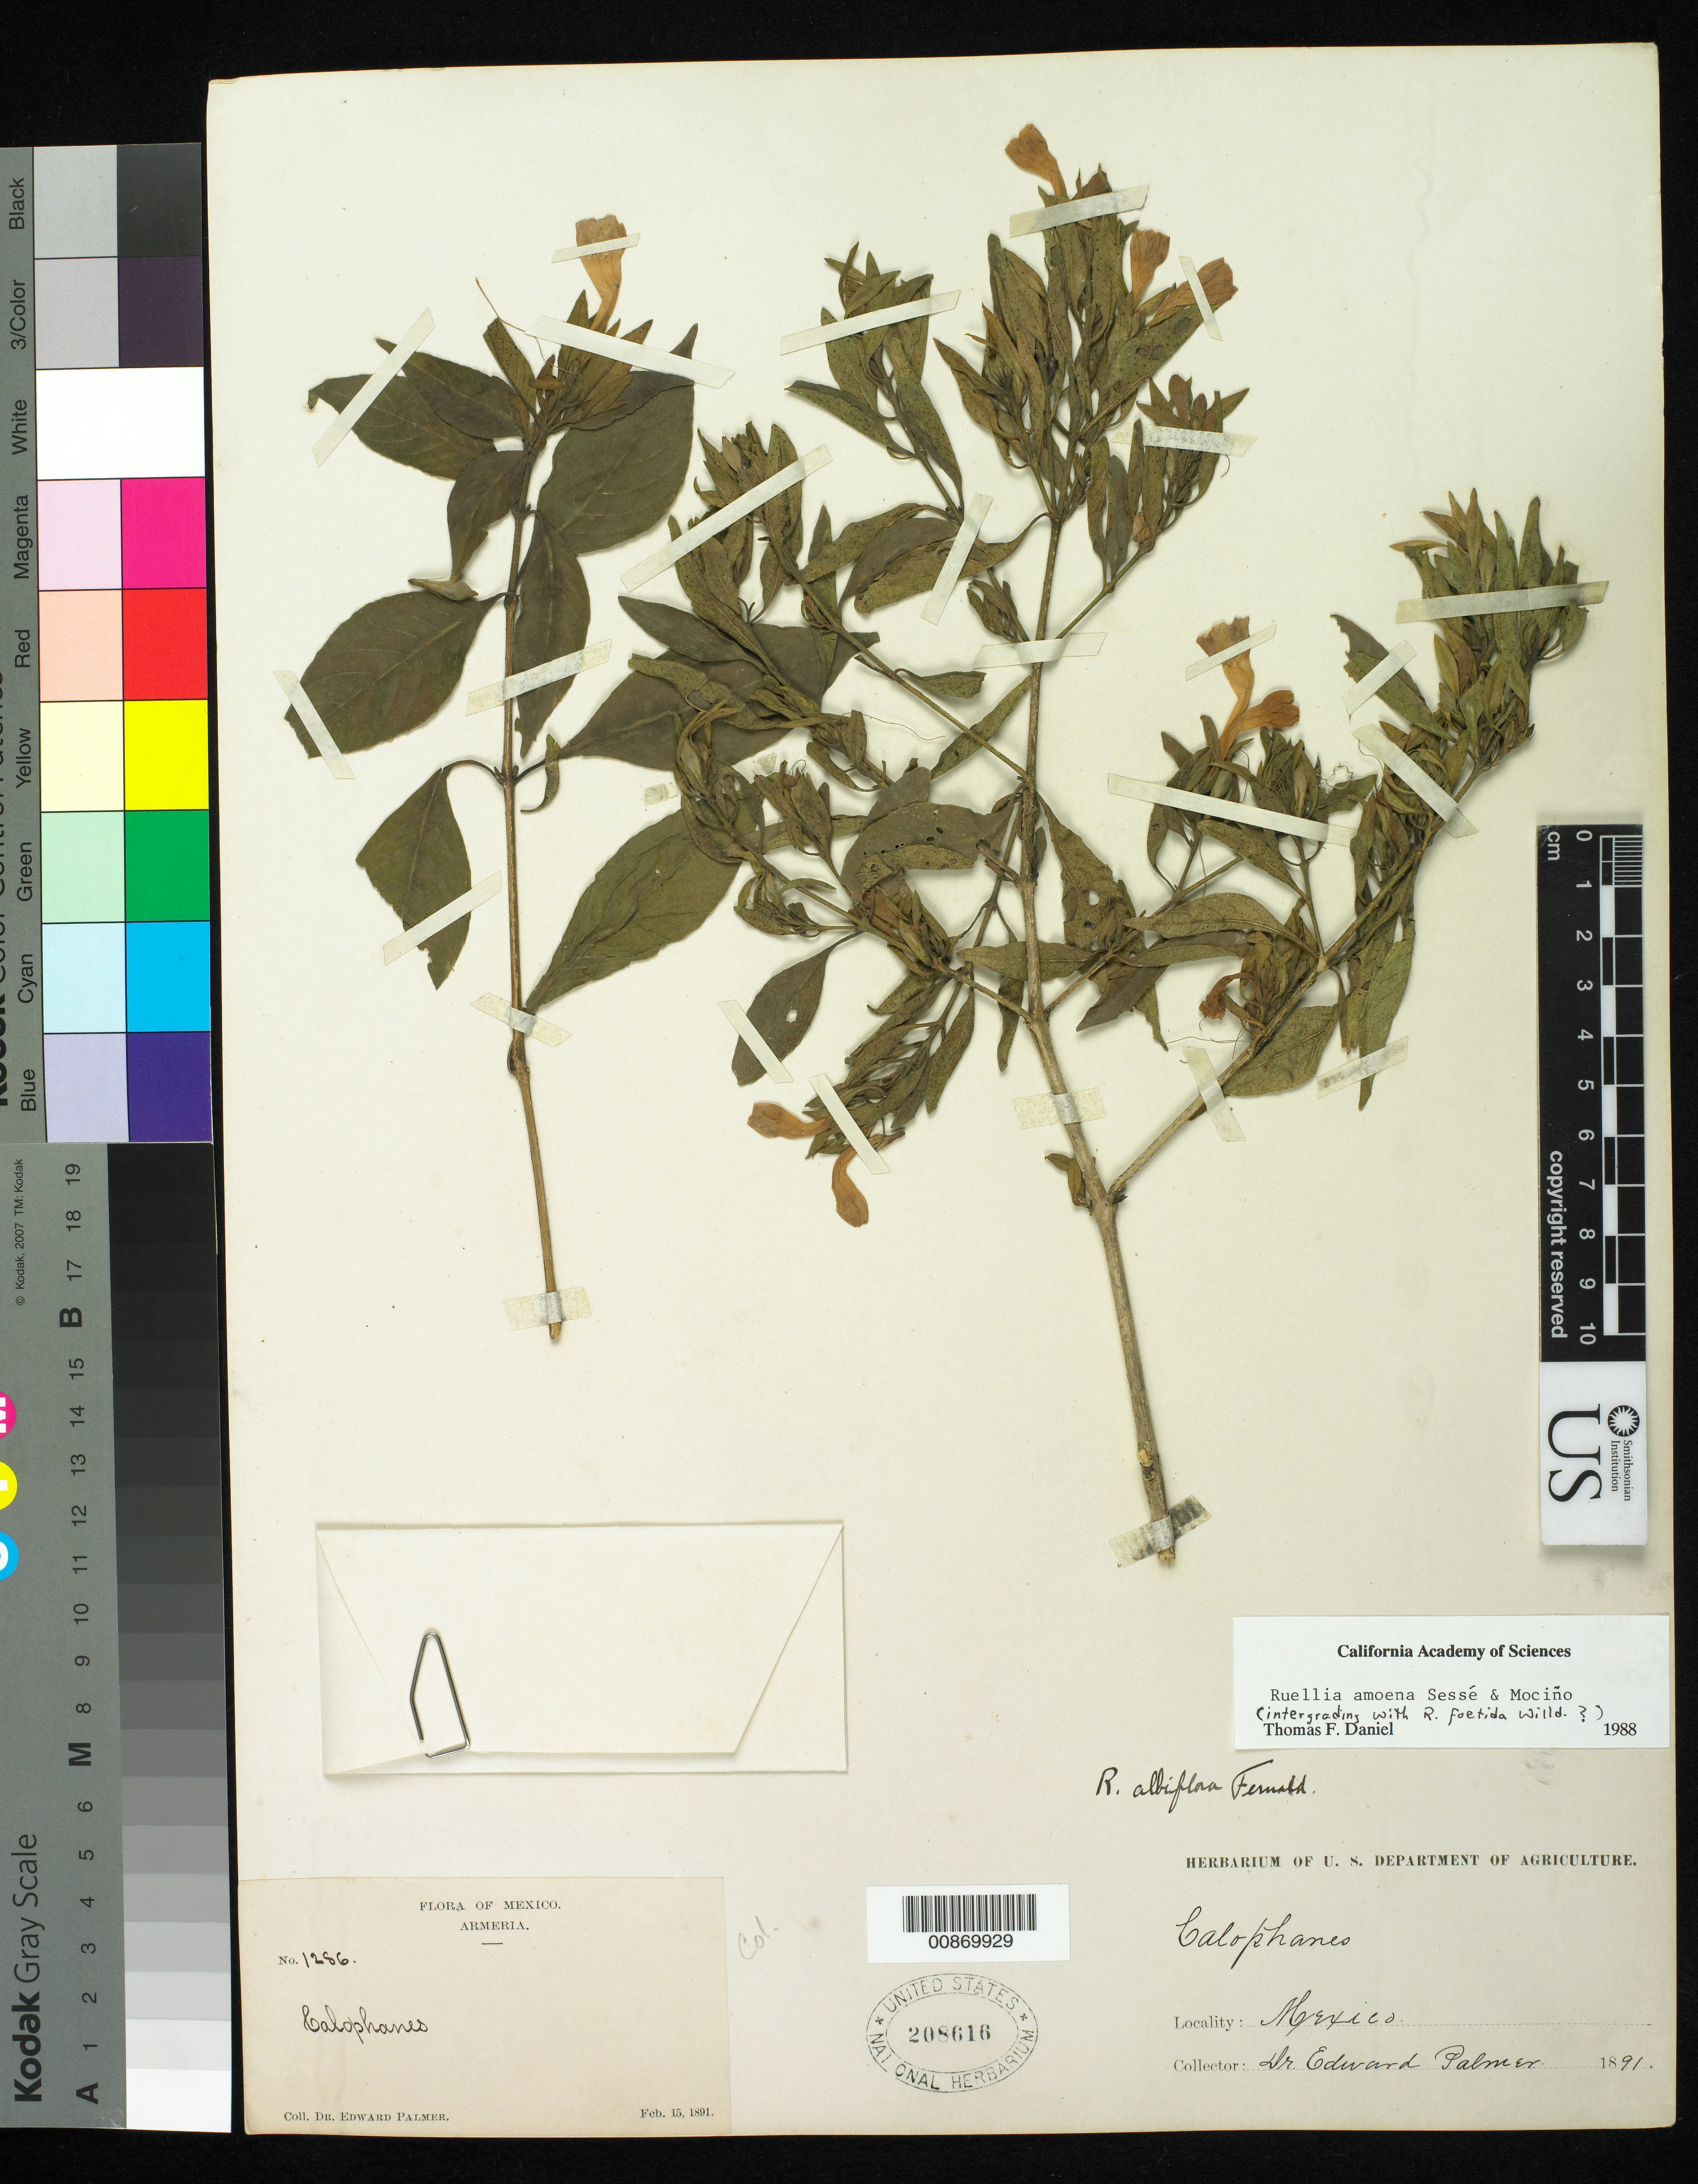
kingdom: Plantae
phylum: Tracheophyta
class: Magnoliopsida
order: Lamiales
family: Acanthaceae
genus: Ruellia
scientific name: Ruellia amoena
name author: Sessé & Moc.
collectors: E. Palmer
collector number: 1286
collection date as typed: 15 Feb 1891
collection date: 1891-02-15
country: Mexico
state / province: Colima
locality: Armeria, Colima.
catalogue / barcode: US 208616